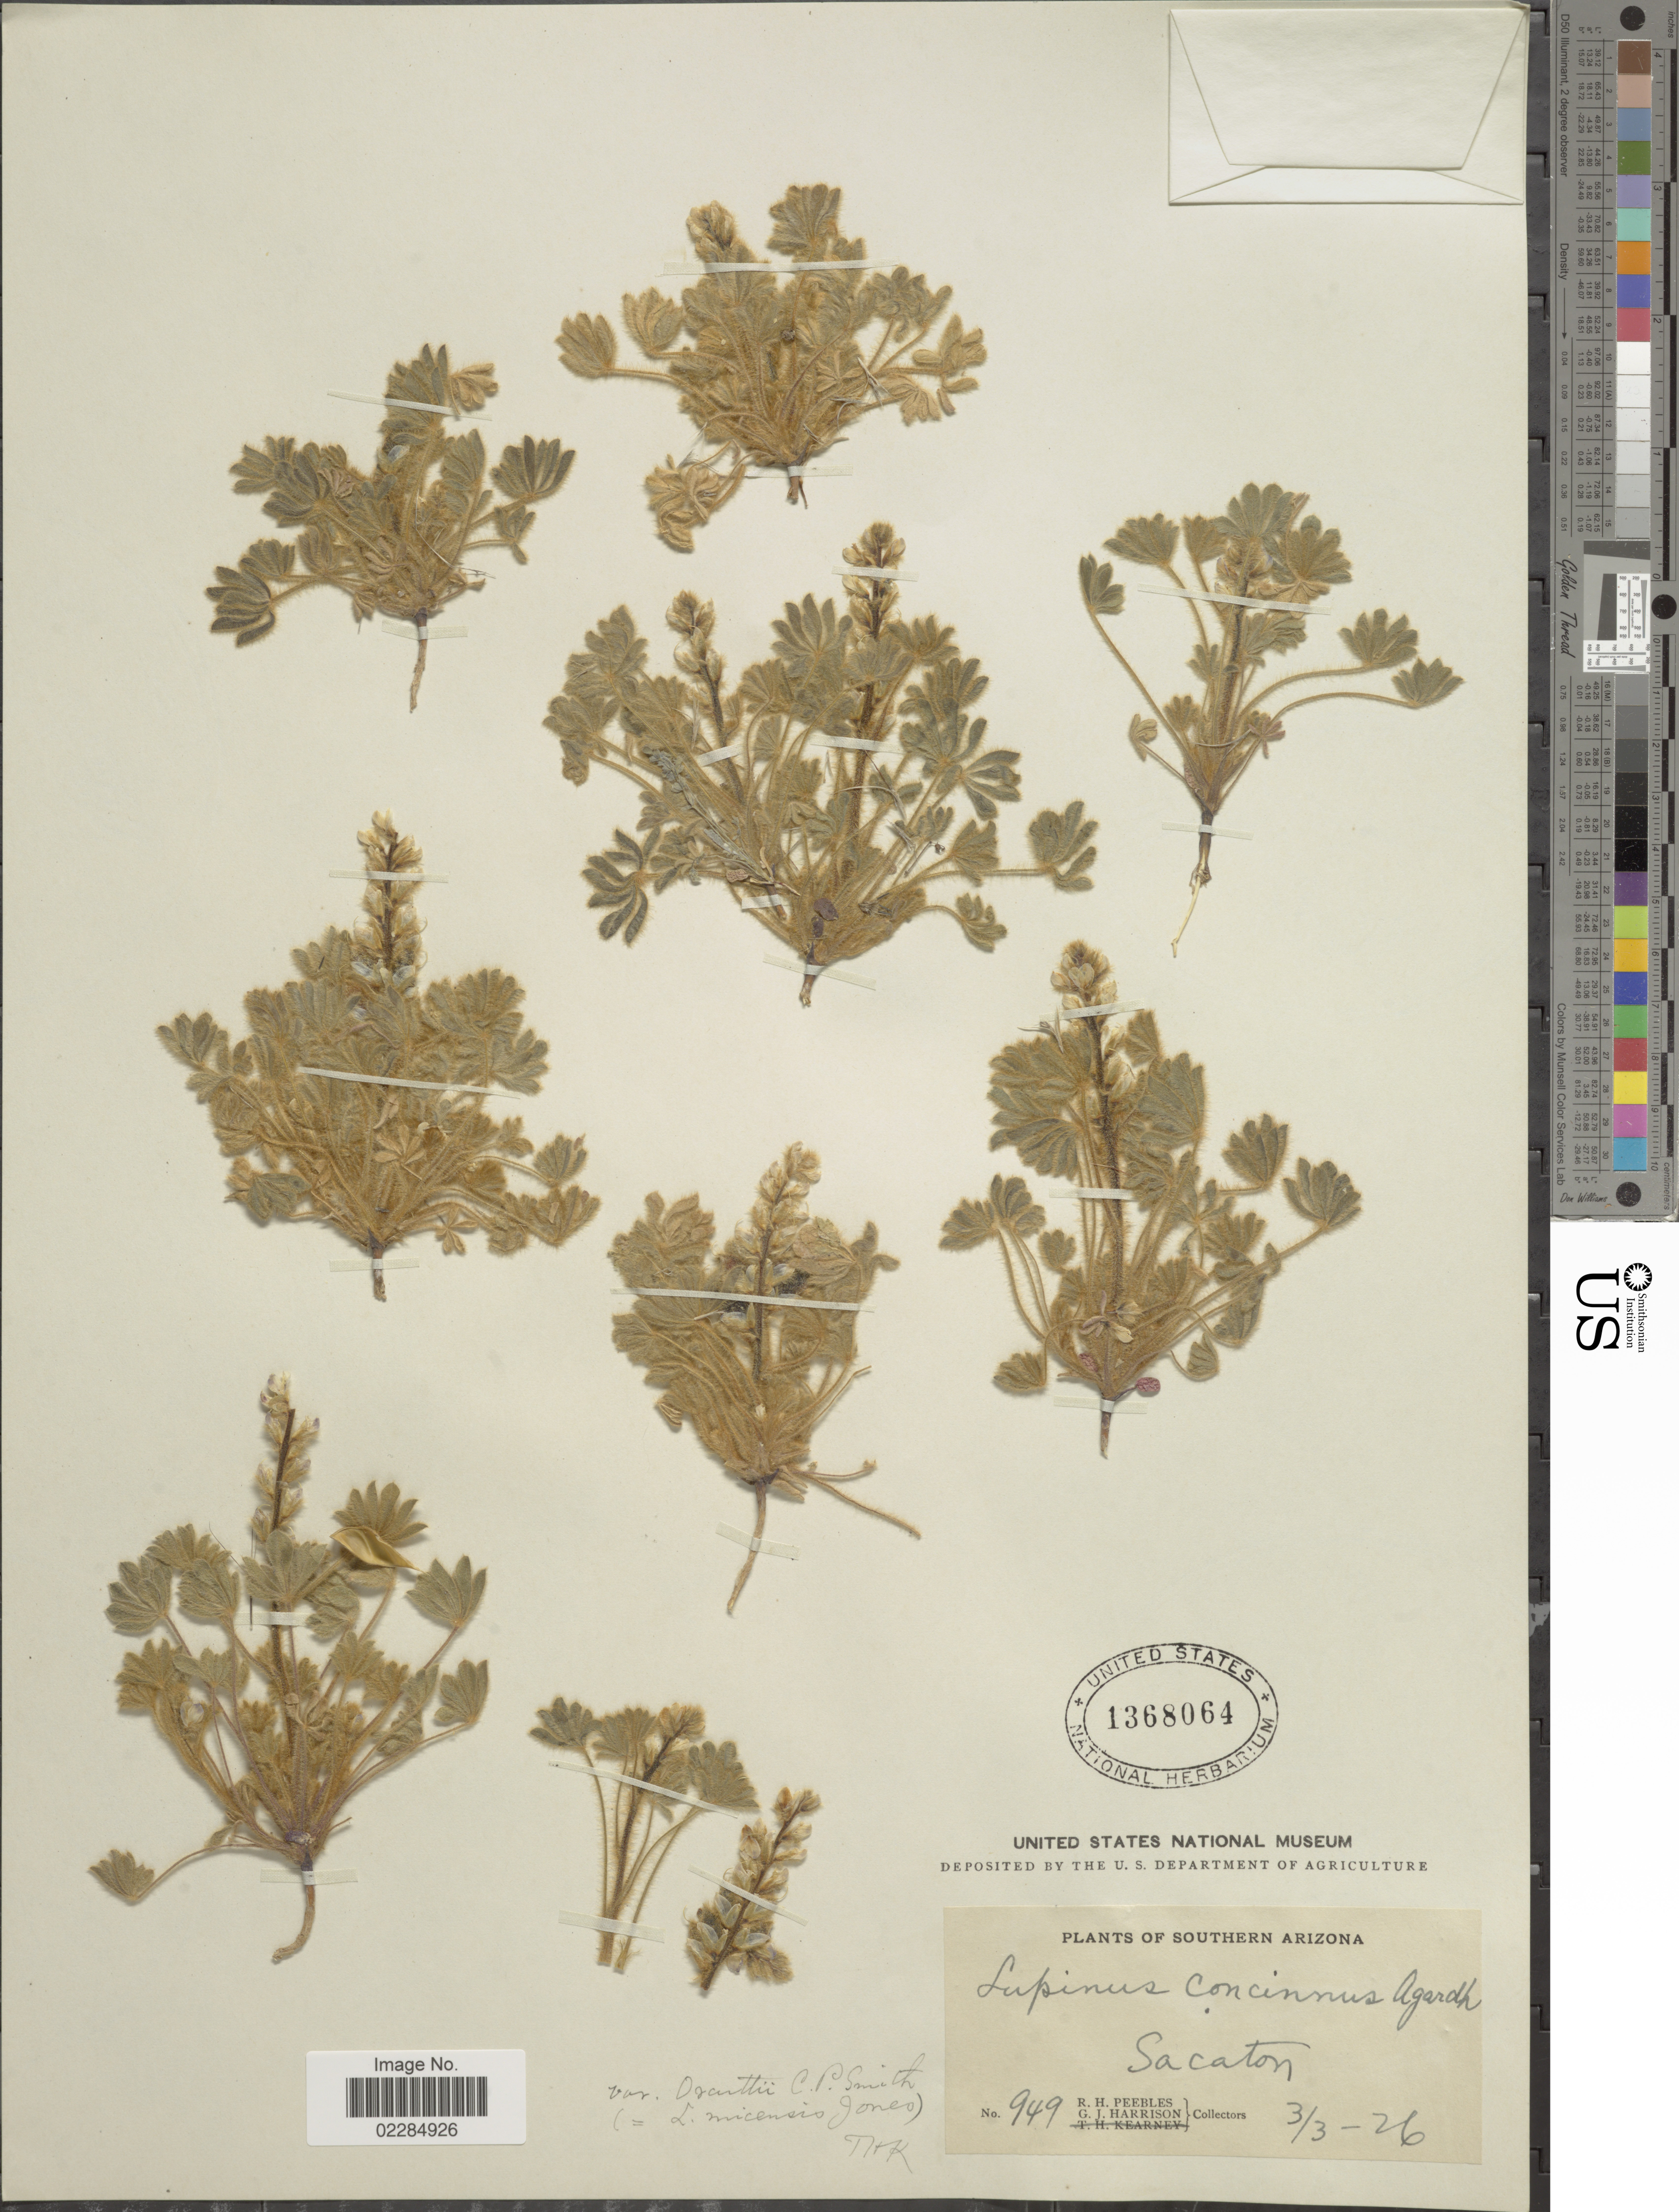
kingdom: Plantae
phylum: Tracheophyta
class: Magnoliopsida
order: Fabales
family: Fabaceae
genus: Lupinus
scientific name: Lupinus concinnus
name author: J. Agardh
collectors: R. H. Peebles & G. J. Harrison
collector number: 949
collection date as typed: Transcribed d/m/y: 3/3/26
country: United States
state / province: Arizona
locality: Southern Arizona, Sacaton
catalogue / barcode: US 1368064